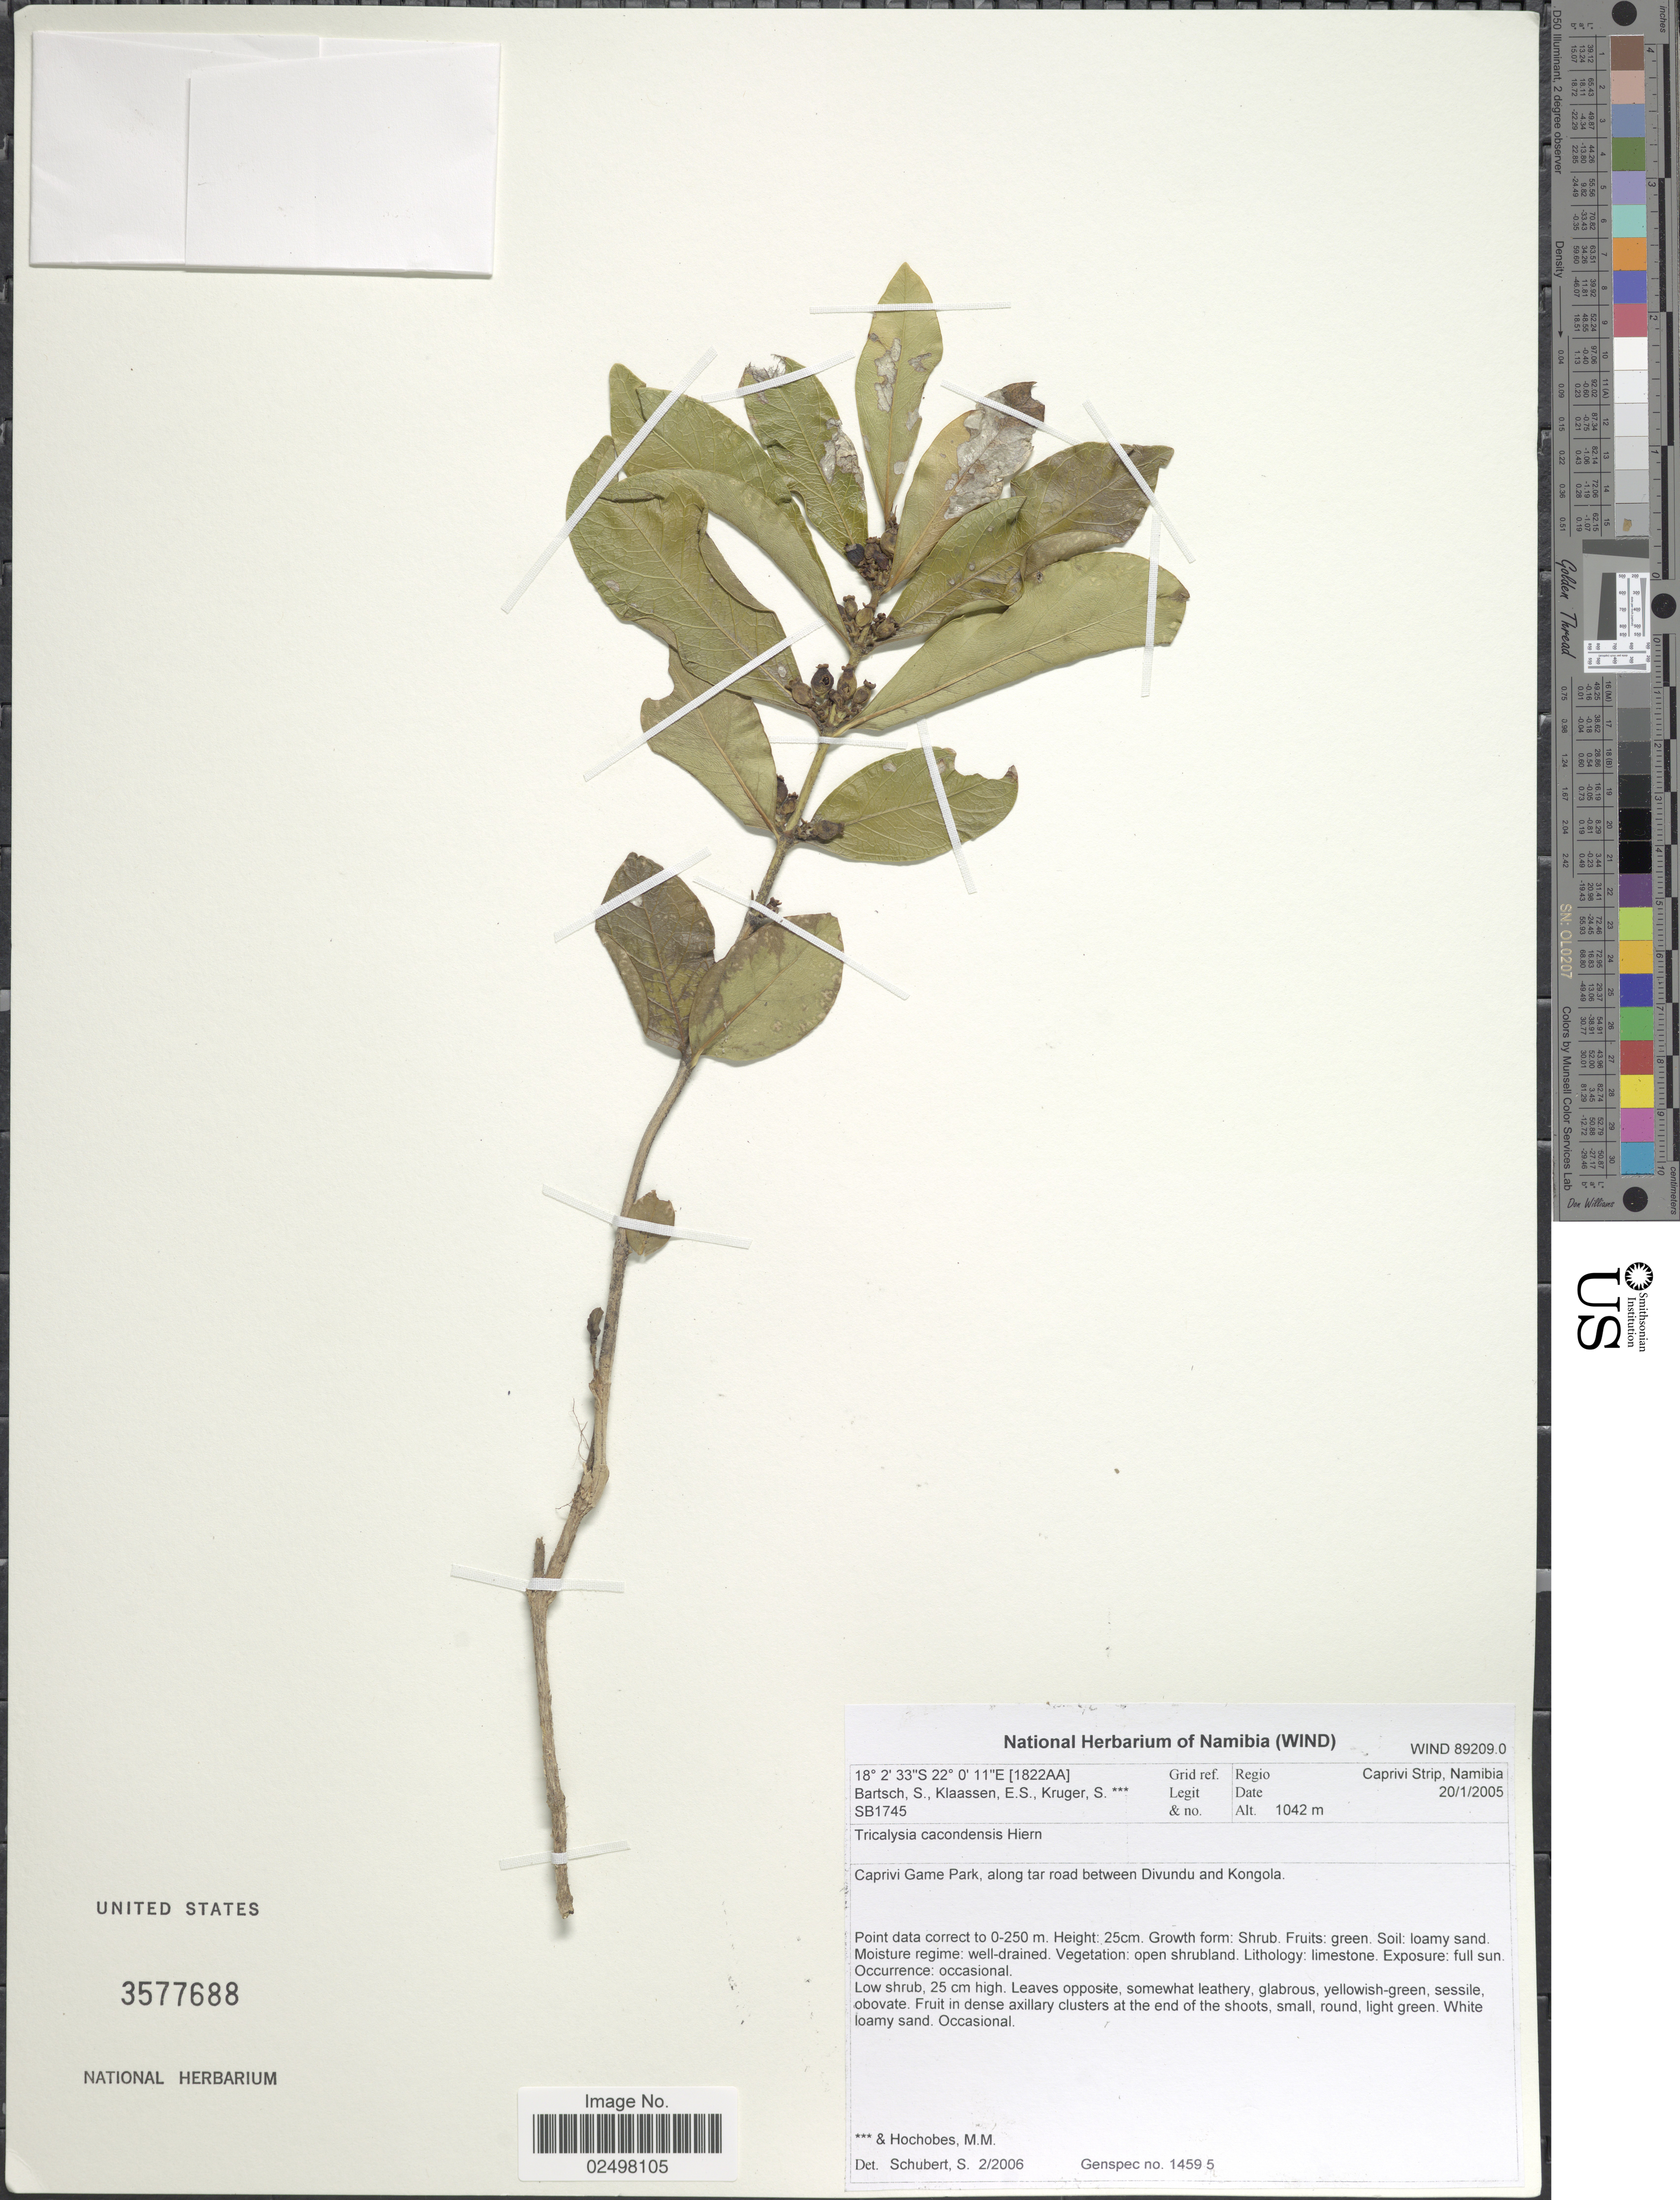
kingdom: Plantae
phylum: Tracheophyta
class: Magnoliopsida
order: Gentianales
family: Rubiaceae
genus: Tricalysia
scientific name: Tricalysia cacondensis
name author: Hiern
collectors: S. Bartsch, E. S. Klaassen & S. Kruger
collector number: SB1745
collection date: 2005-01-20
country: Namibia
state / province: Caprivi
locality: Caprivi Strip, Caprivi Game Park, along tar road between Divundu and Kongola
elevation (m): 1042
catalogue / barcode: US 3577688